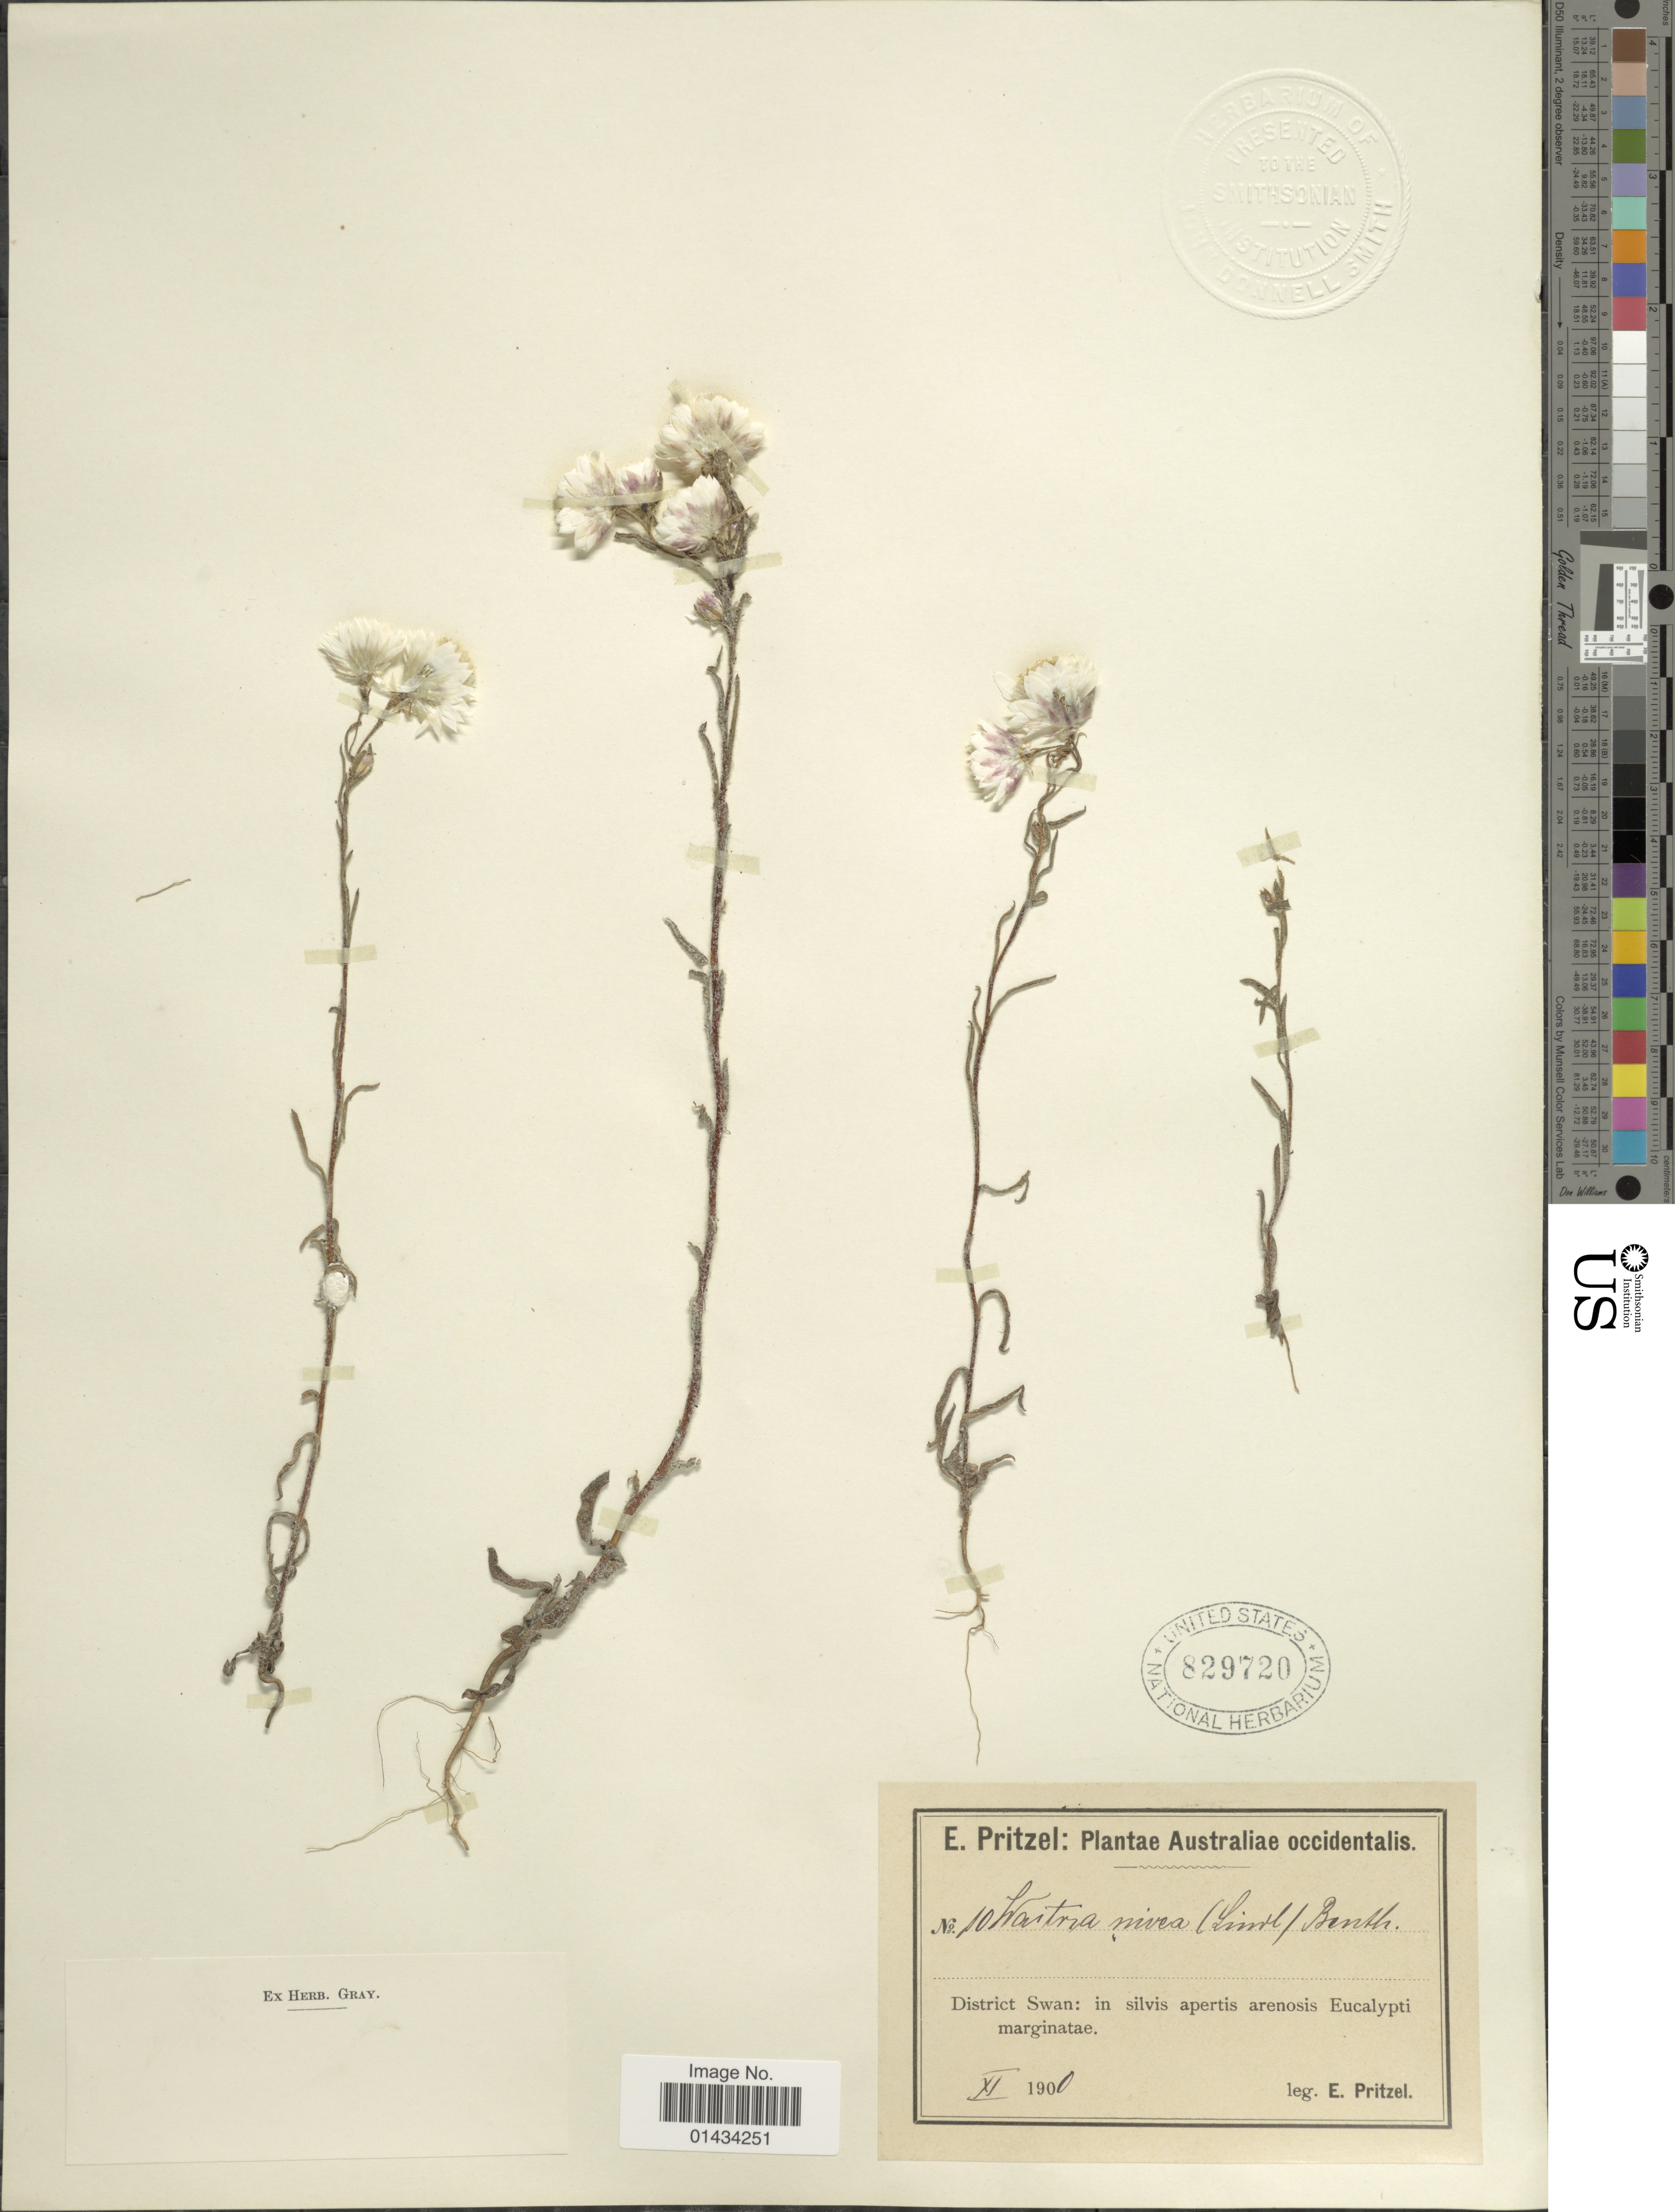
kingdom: Plantae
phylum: Tracheophyta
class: Magnoliopsida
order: Asterales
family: Asteraceae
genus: Waitzia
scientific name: Waitzia nivea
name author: Benth.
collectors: E. G. Pritzel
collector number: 10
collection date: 1900-11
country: Australia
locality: Australiae occidentalis, District Swan: in silvis apertis arenosis Eucalypti marginatae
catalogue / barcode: US 829720